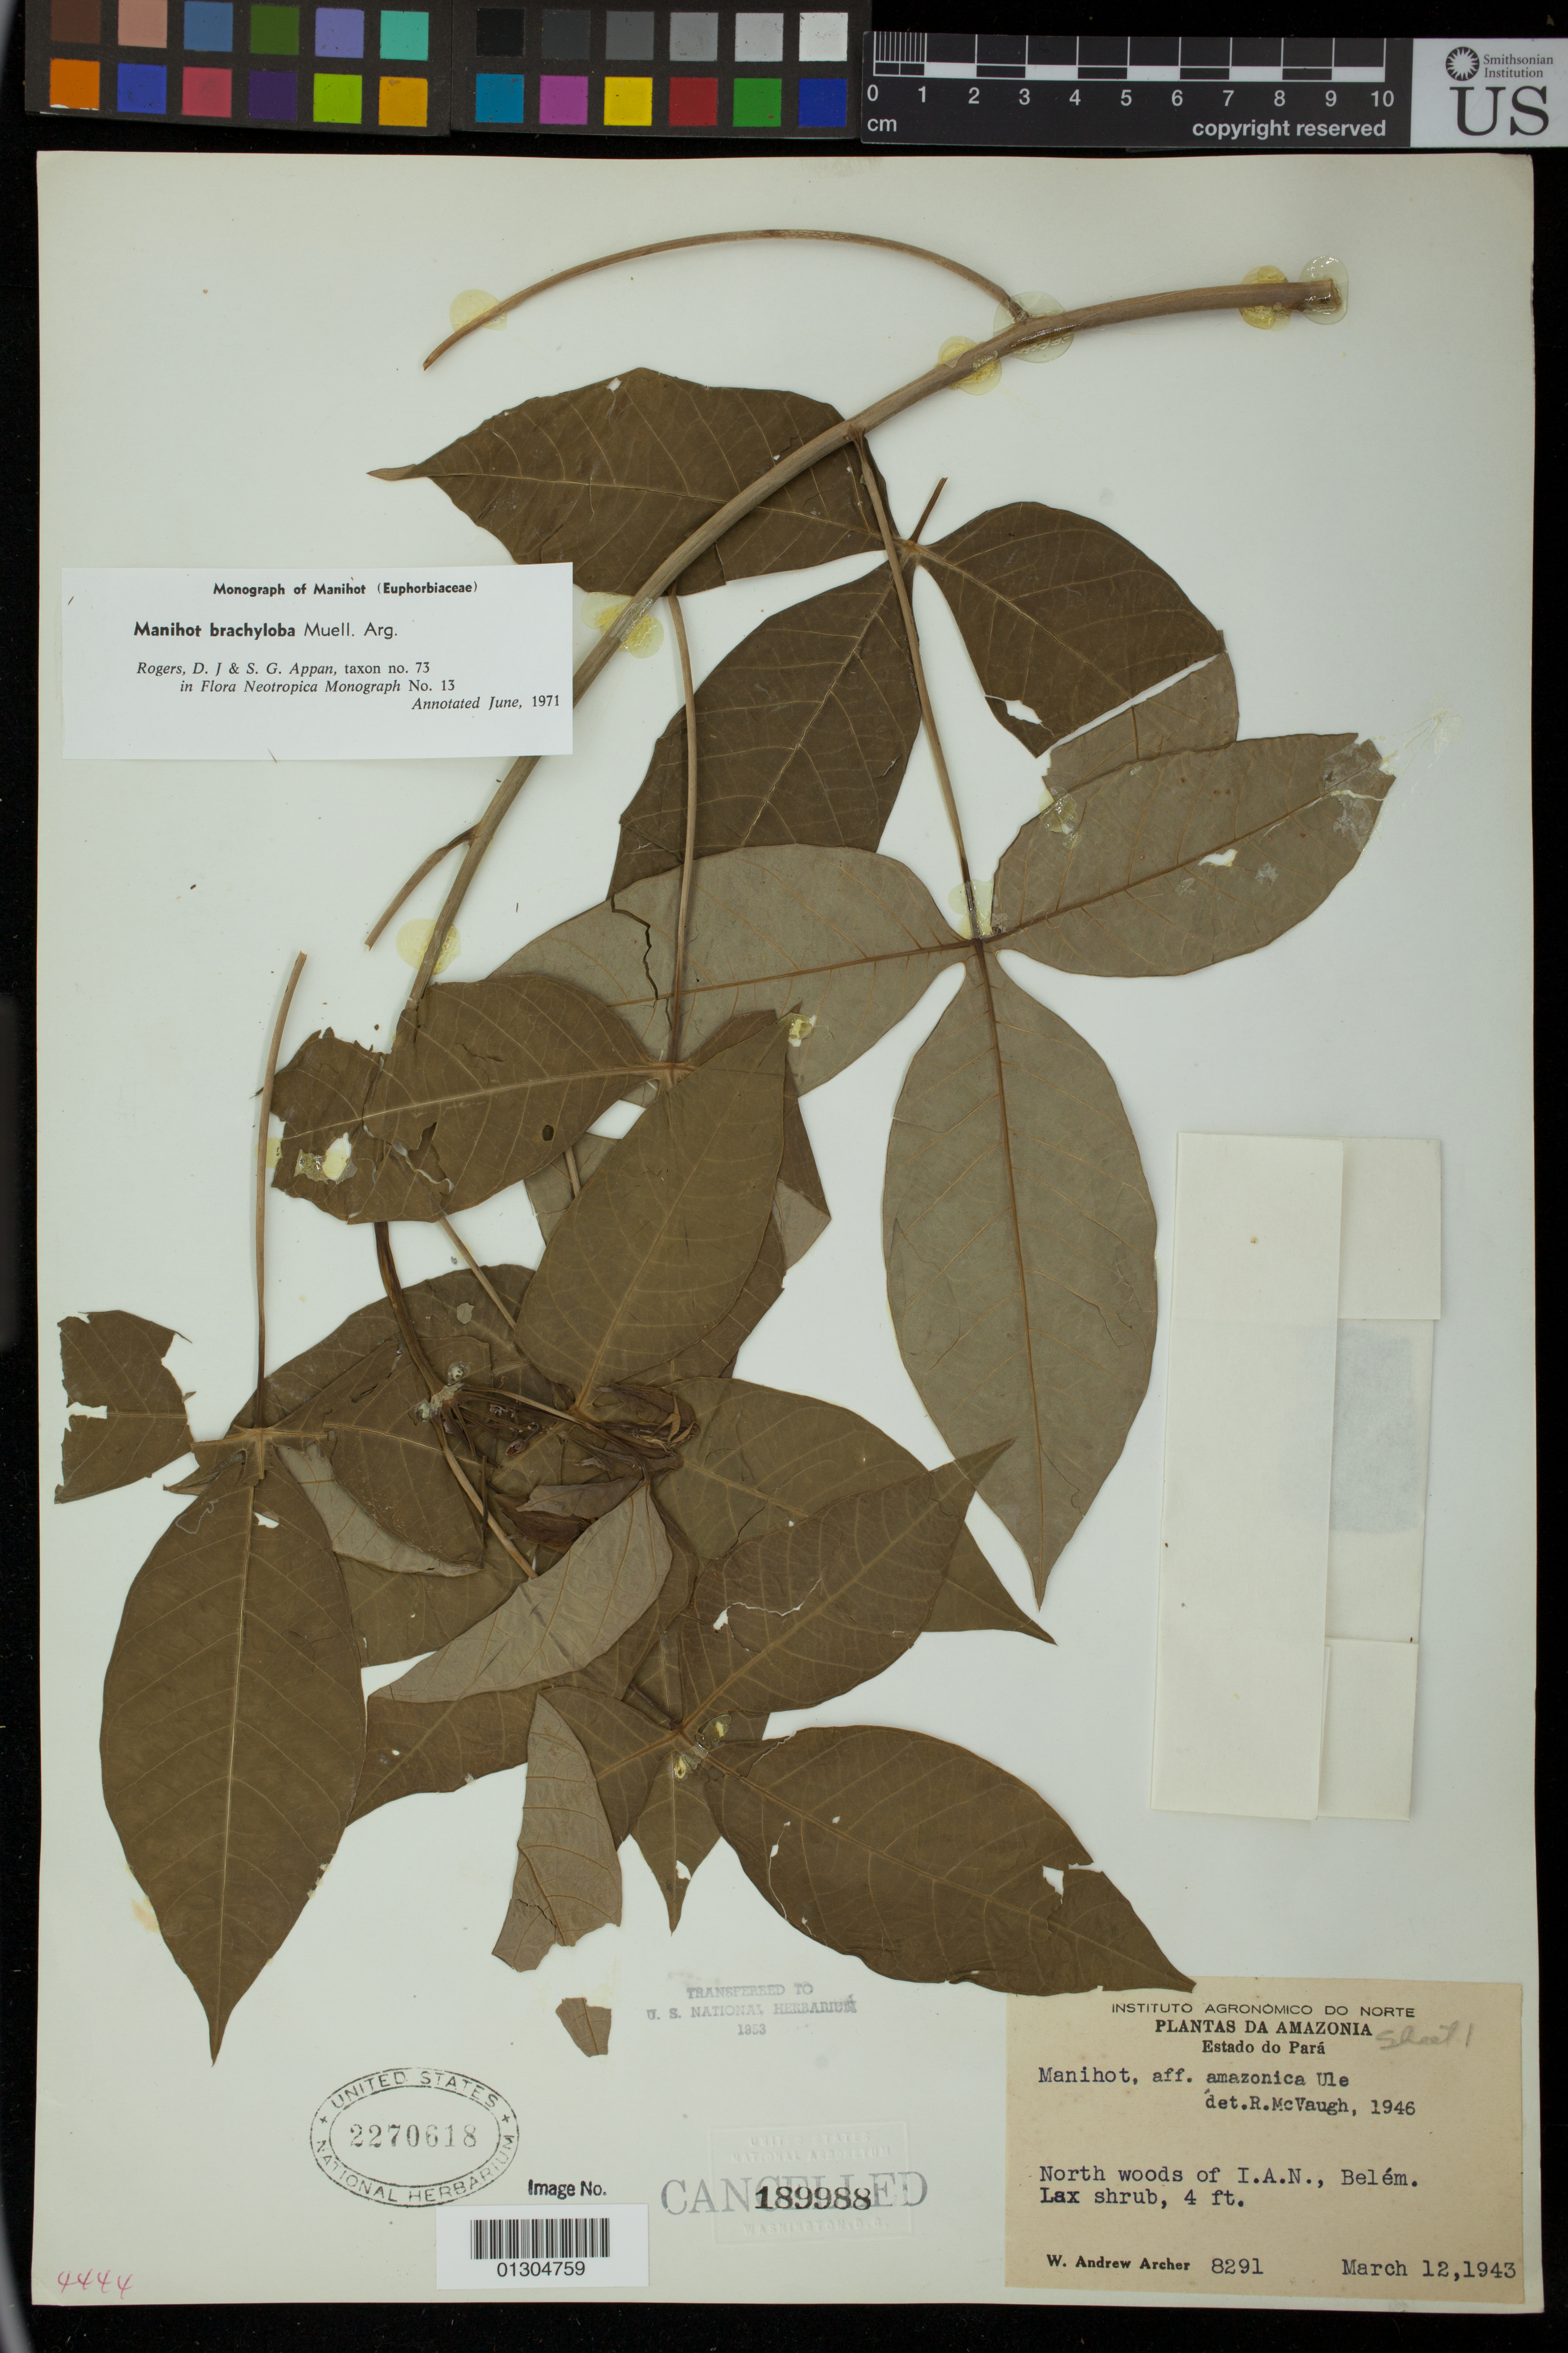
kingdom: Plantae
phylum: Tracheophyta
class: Magnoliopsida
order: Malpighiales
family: Euphorbiaceae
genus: Manihot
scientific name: Manihot brachyloba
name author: Müll. Arg.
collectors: W. A. Archer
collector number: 8291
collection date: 1943-03-12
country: Brazil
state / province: Pará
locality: North woods of I.A.N., Belém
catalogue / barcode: US 2270618